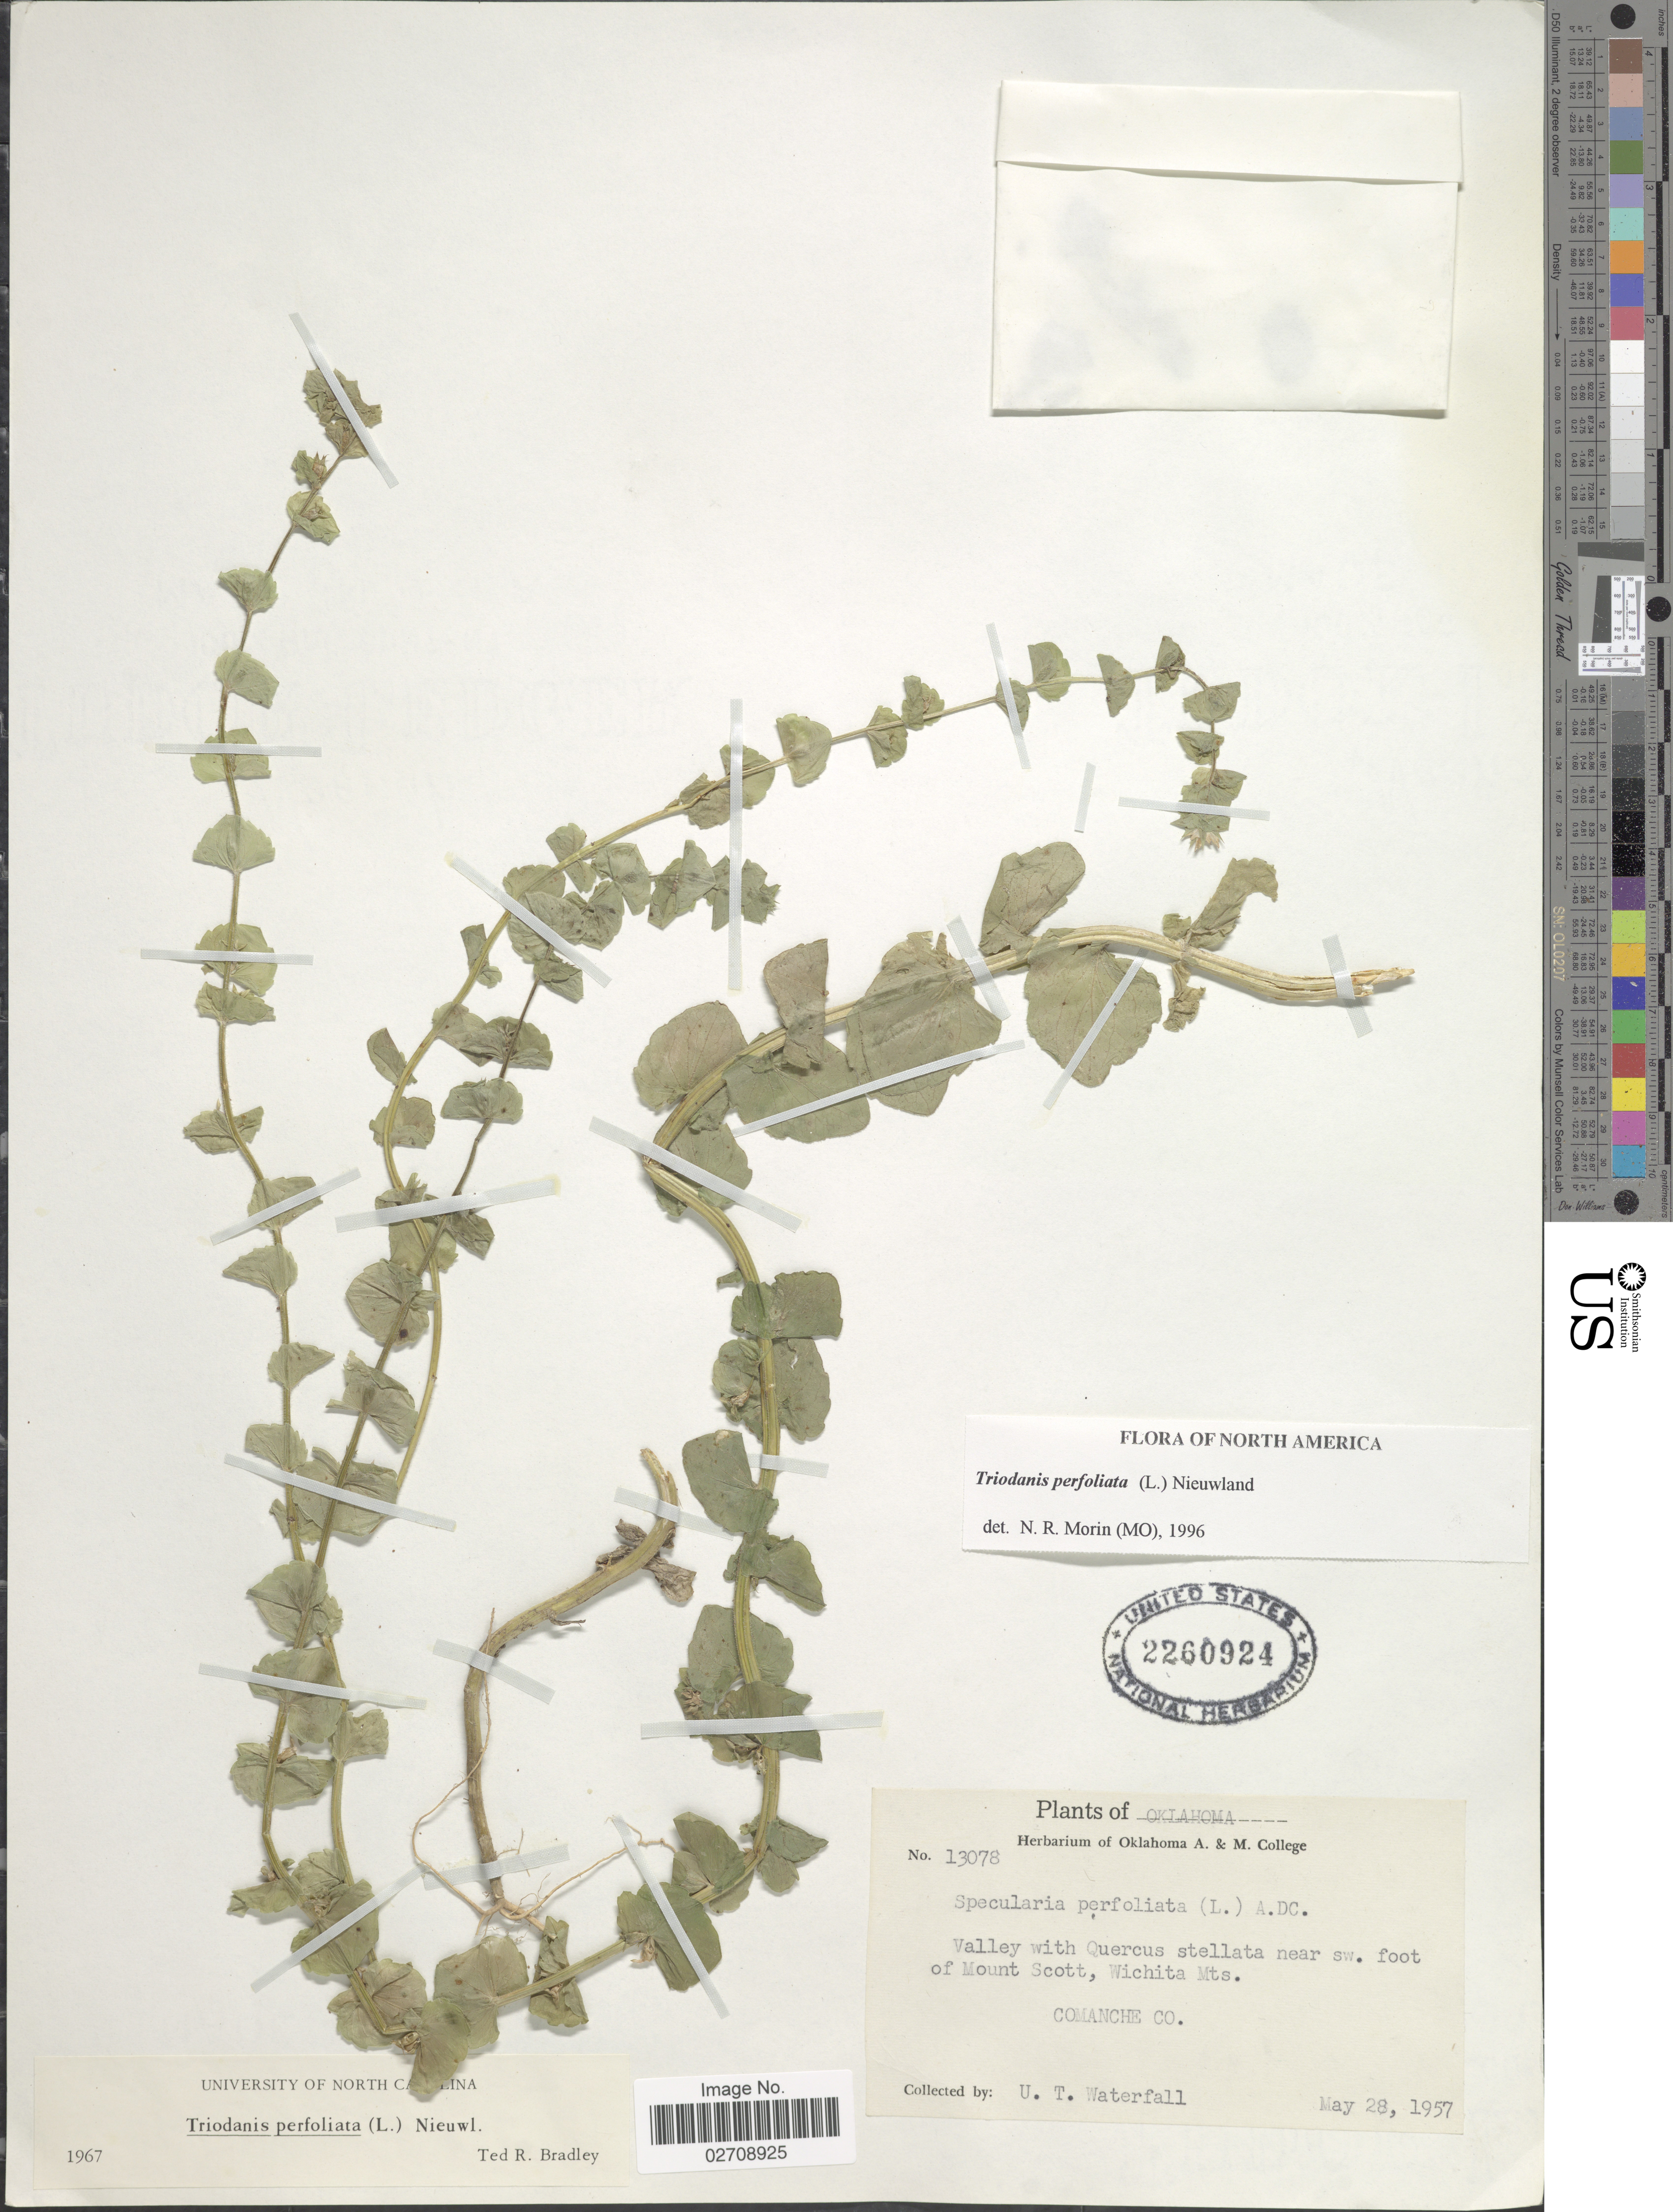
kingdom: Plantae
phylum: Tracheophyta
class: Magnoliopsida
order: Asterales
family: Campanulaceae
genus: Triodanis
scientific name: Triodanis perfoliata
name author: (L.) Nieuwl.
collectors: U. T. Waterfall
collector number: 13078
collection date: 1957-05-28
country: United States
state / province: Oklahoma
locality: Near sw. foot of Mount Scott, Wichita Mts., Comanche Co.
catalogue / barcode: US 2260924